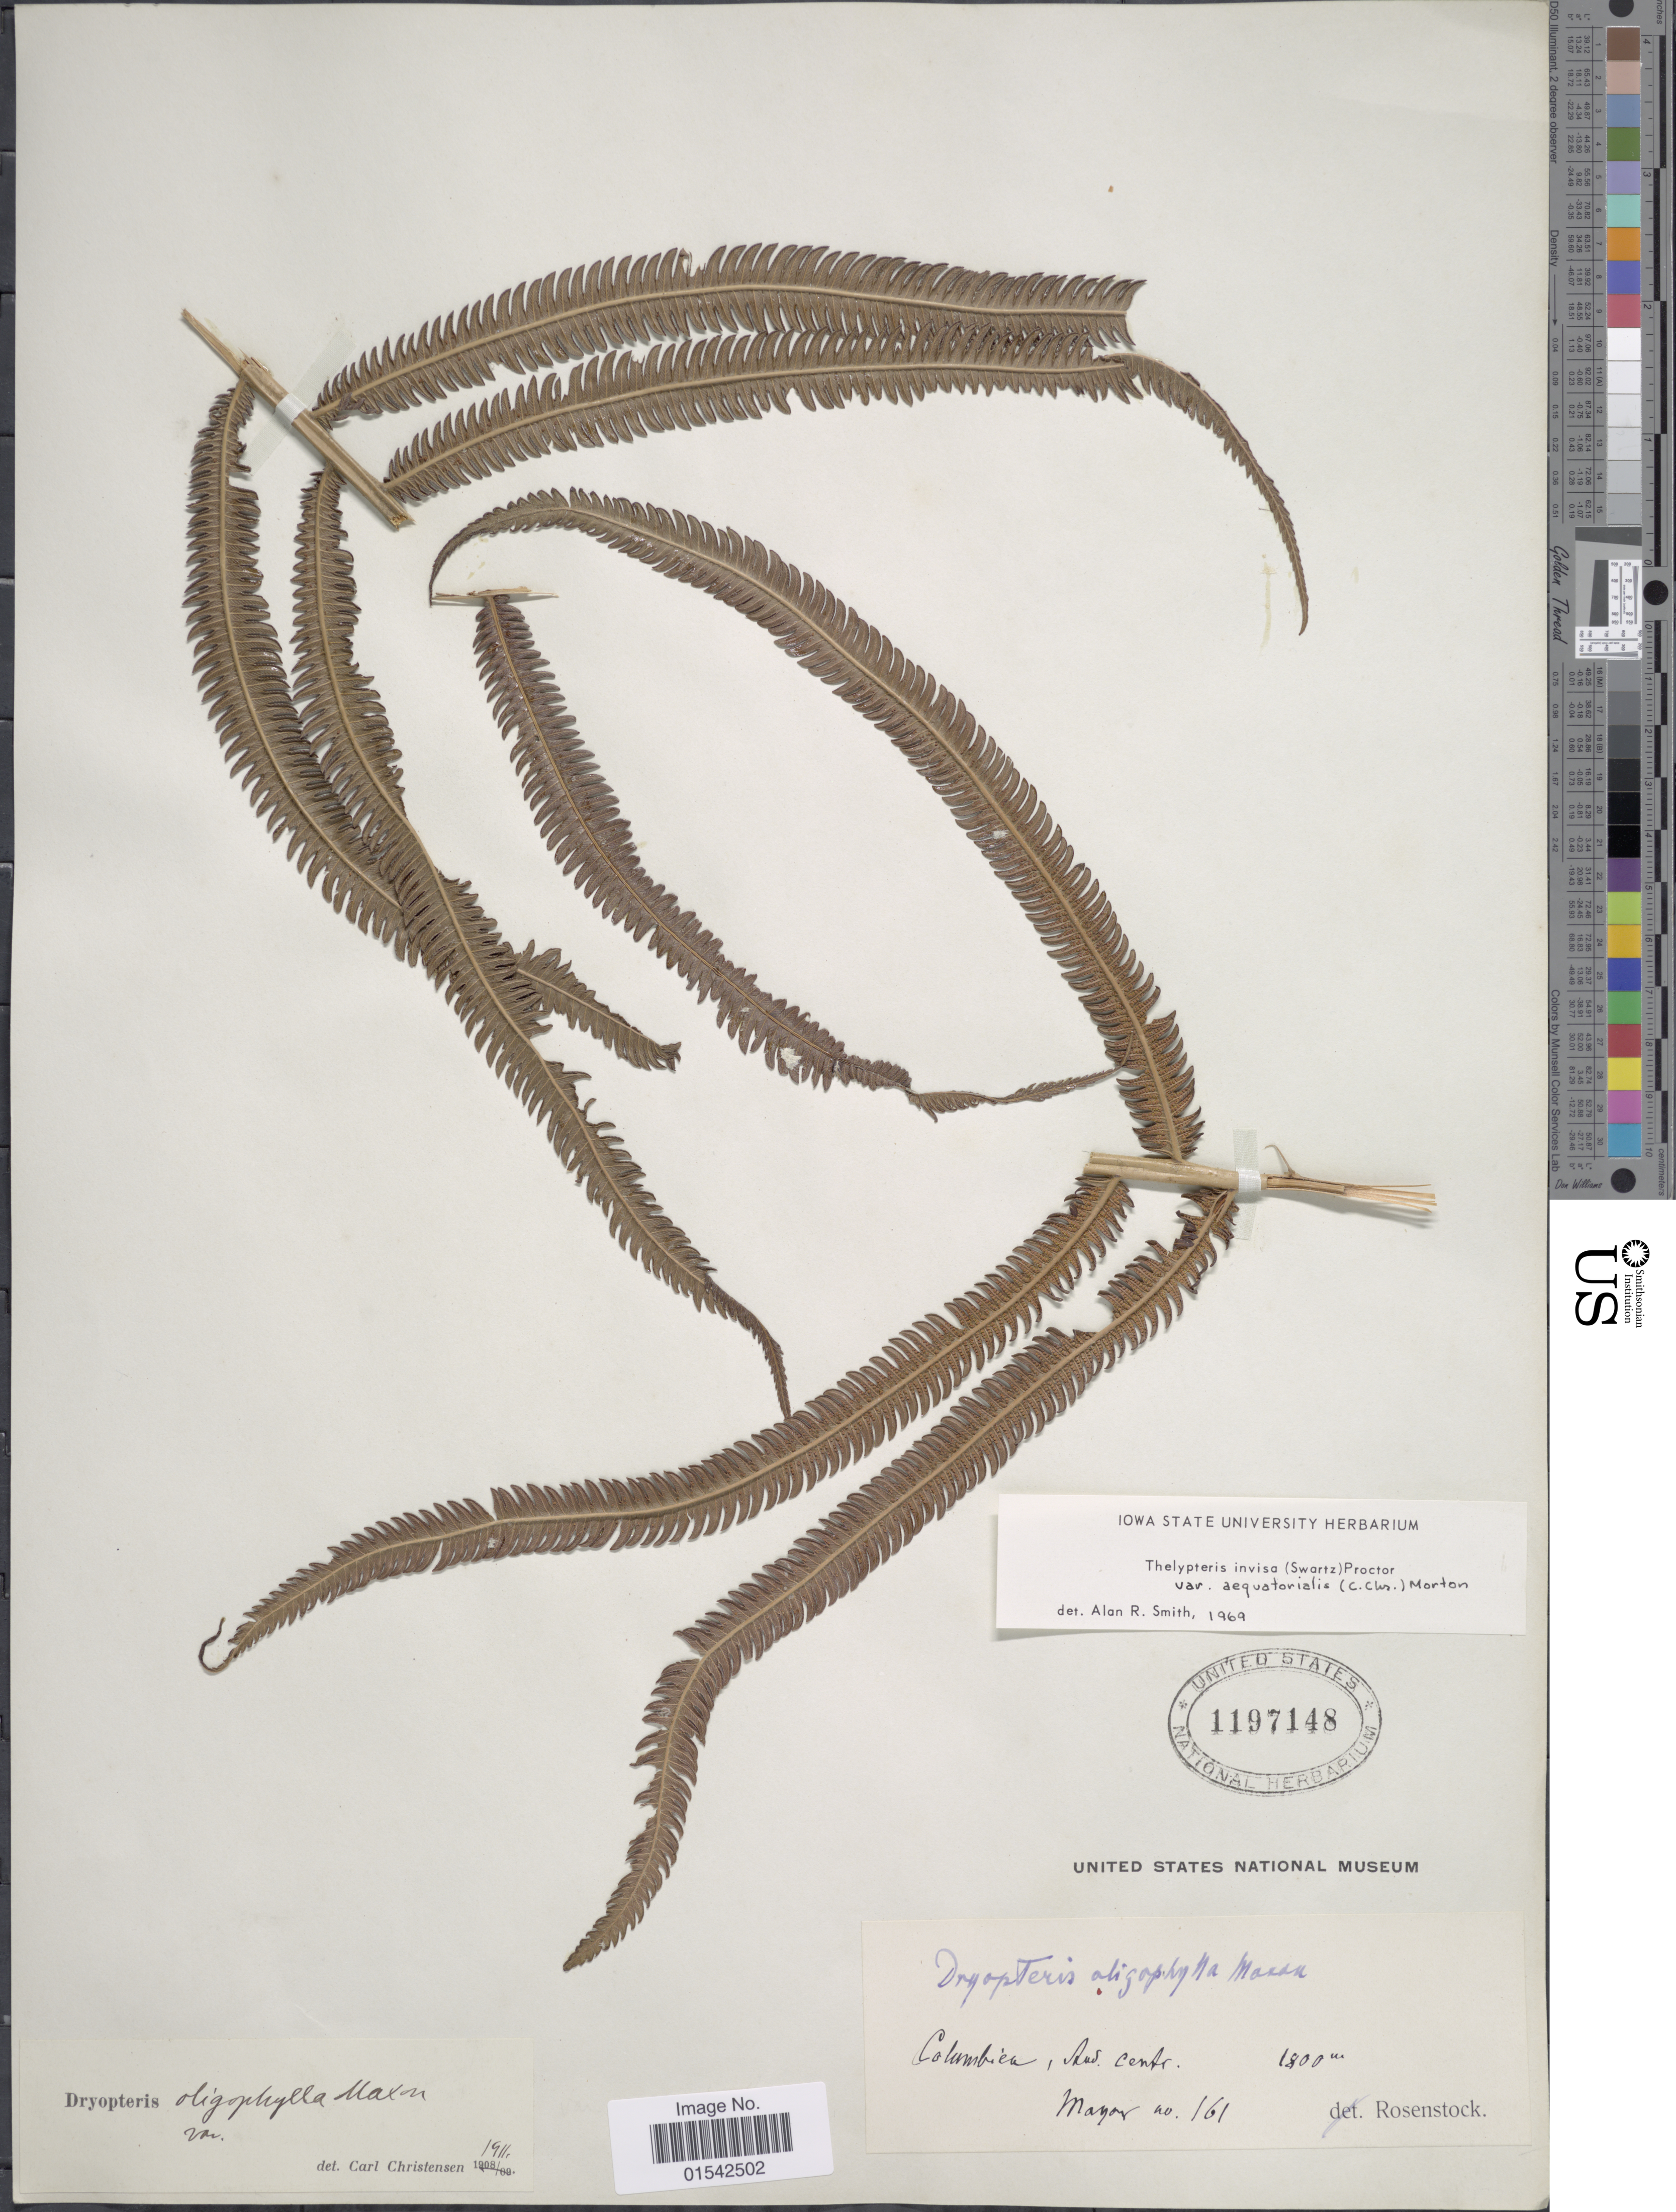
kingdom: Plantae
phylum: Tracheophyta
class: Polypodiopsida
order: Polypodiales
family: Thelypteridaceae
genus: Cyclosorus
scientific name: Cyclosorus grandis (A.R. Sm.) comb. nov., ined 2015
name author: (A.R. Sm.)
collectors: Mayor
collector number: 161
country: Colombia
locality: And. centr.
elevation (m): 1800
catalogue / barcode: US 1197148